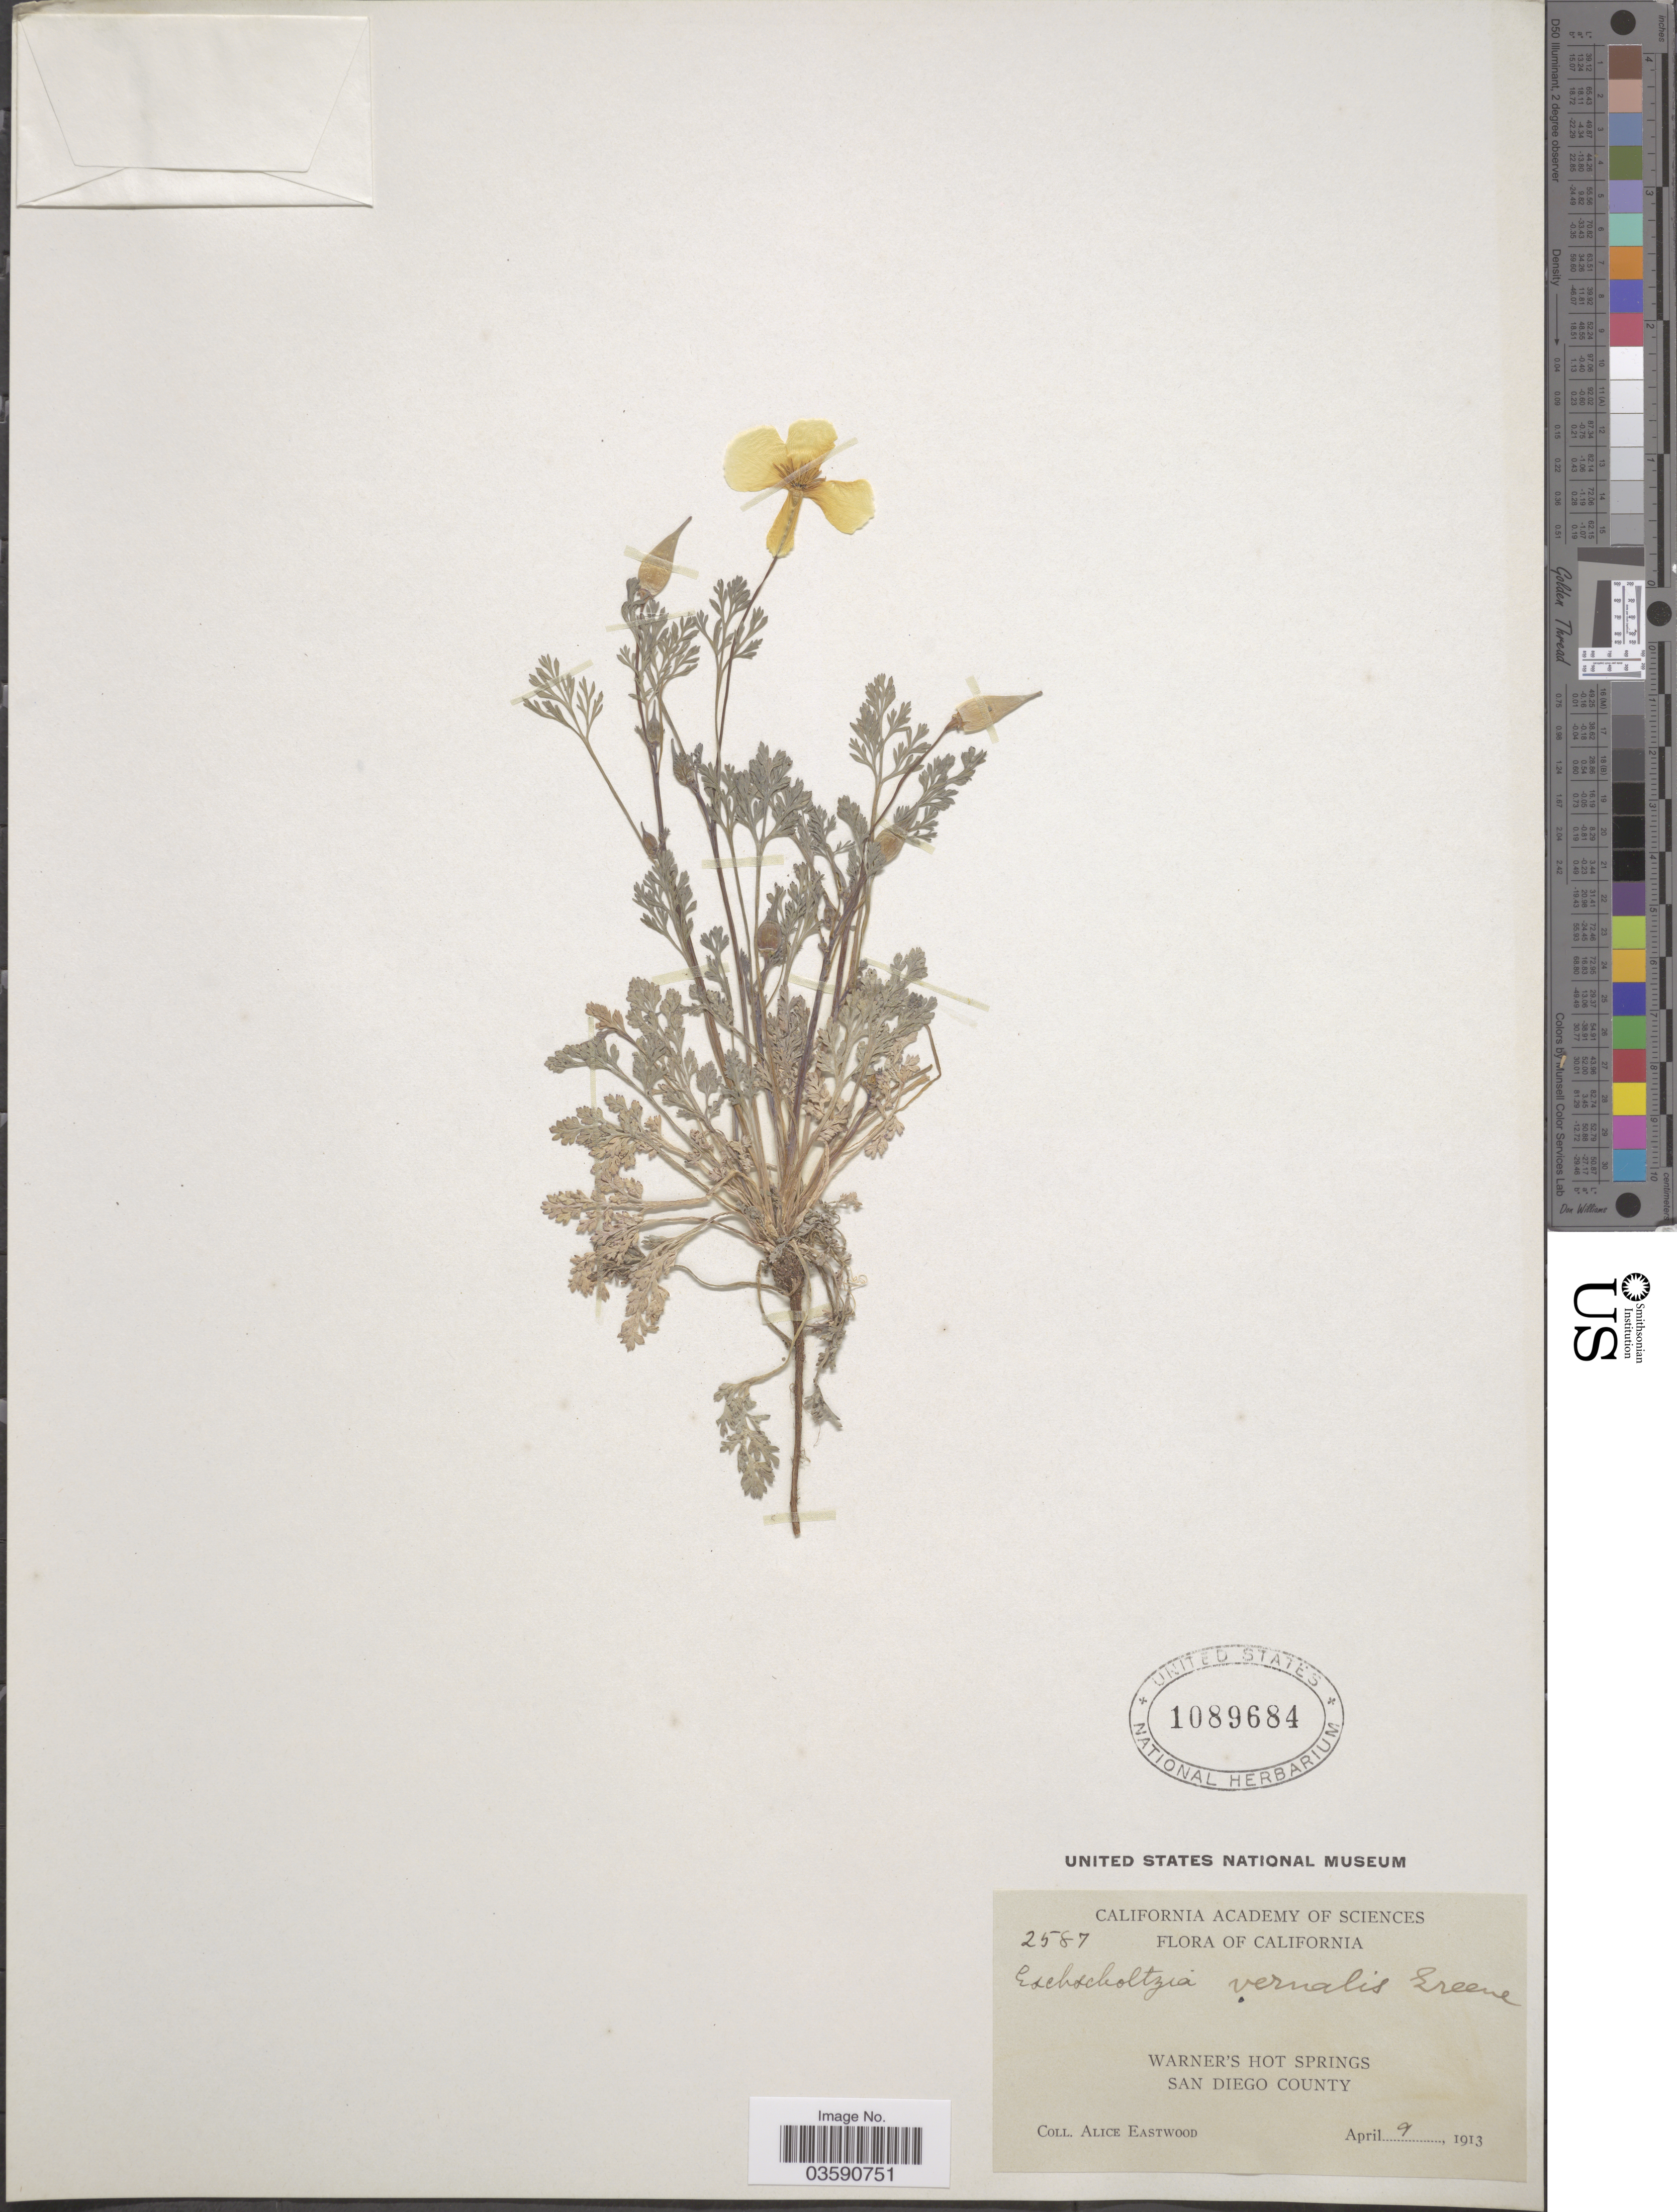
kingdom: Plantae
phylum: Tracheophyta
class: Magnoliopsida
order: Ranunculales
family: Papaveraceae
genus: Eschscholzia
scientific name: Eschscholzia vernalis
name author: Greene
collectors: A. Eastwood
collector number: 2587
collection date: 1913-04-09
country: United States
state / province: California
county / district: San Diego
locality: Warner's Hot Springs. San Diego County.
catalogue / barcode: US 1089684